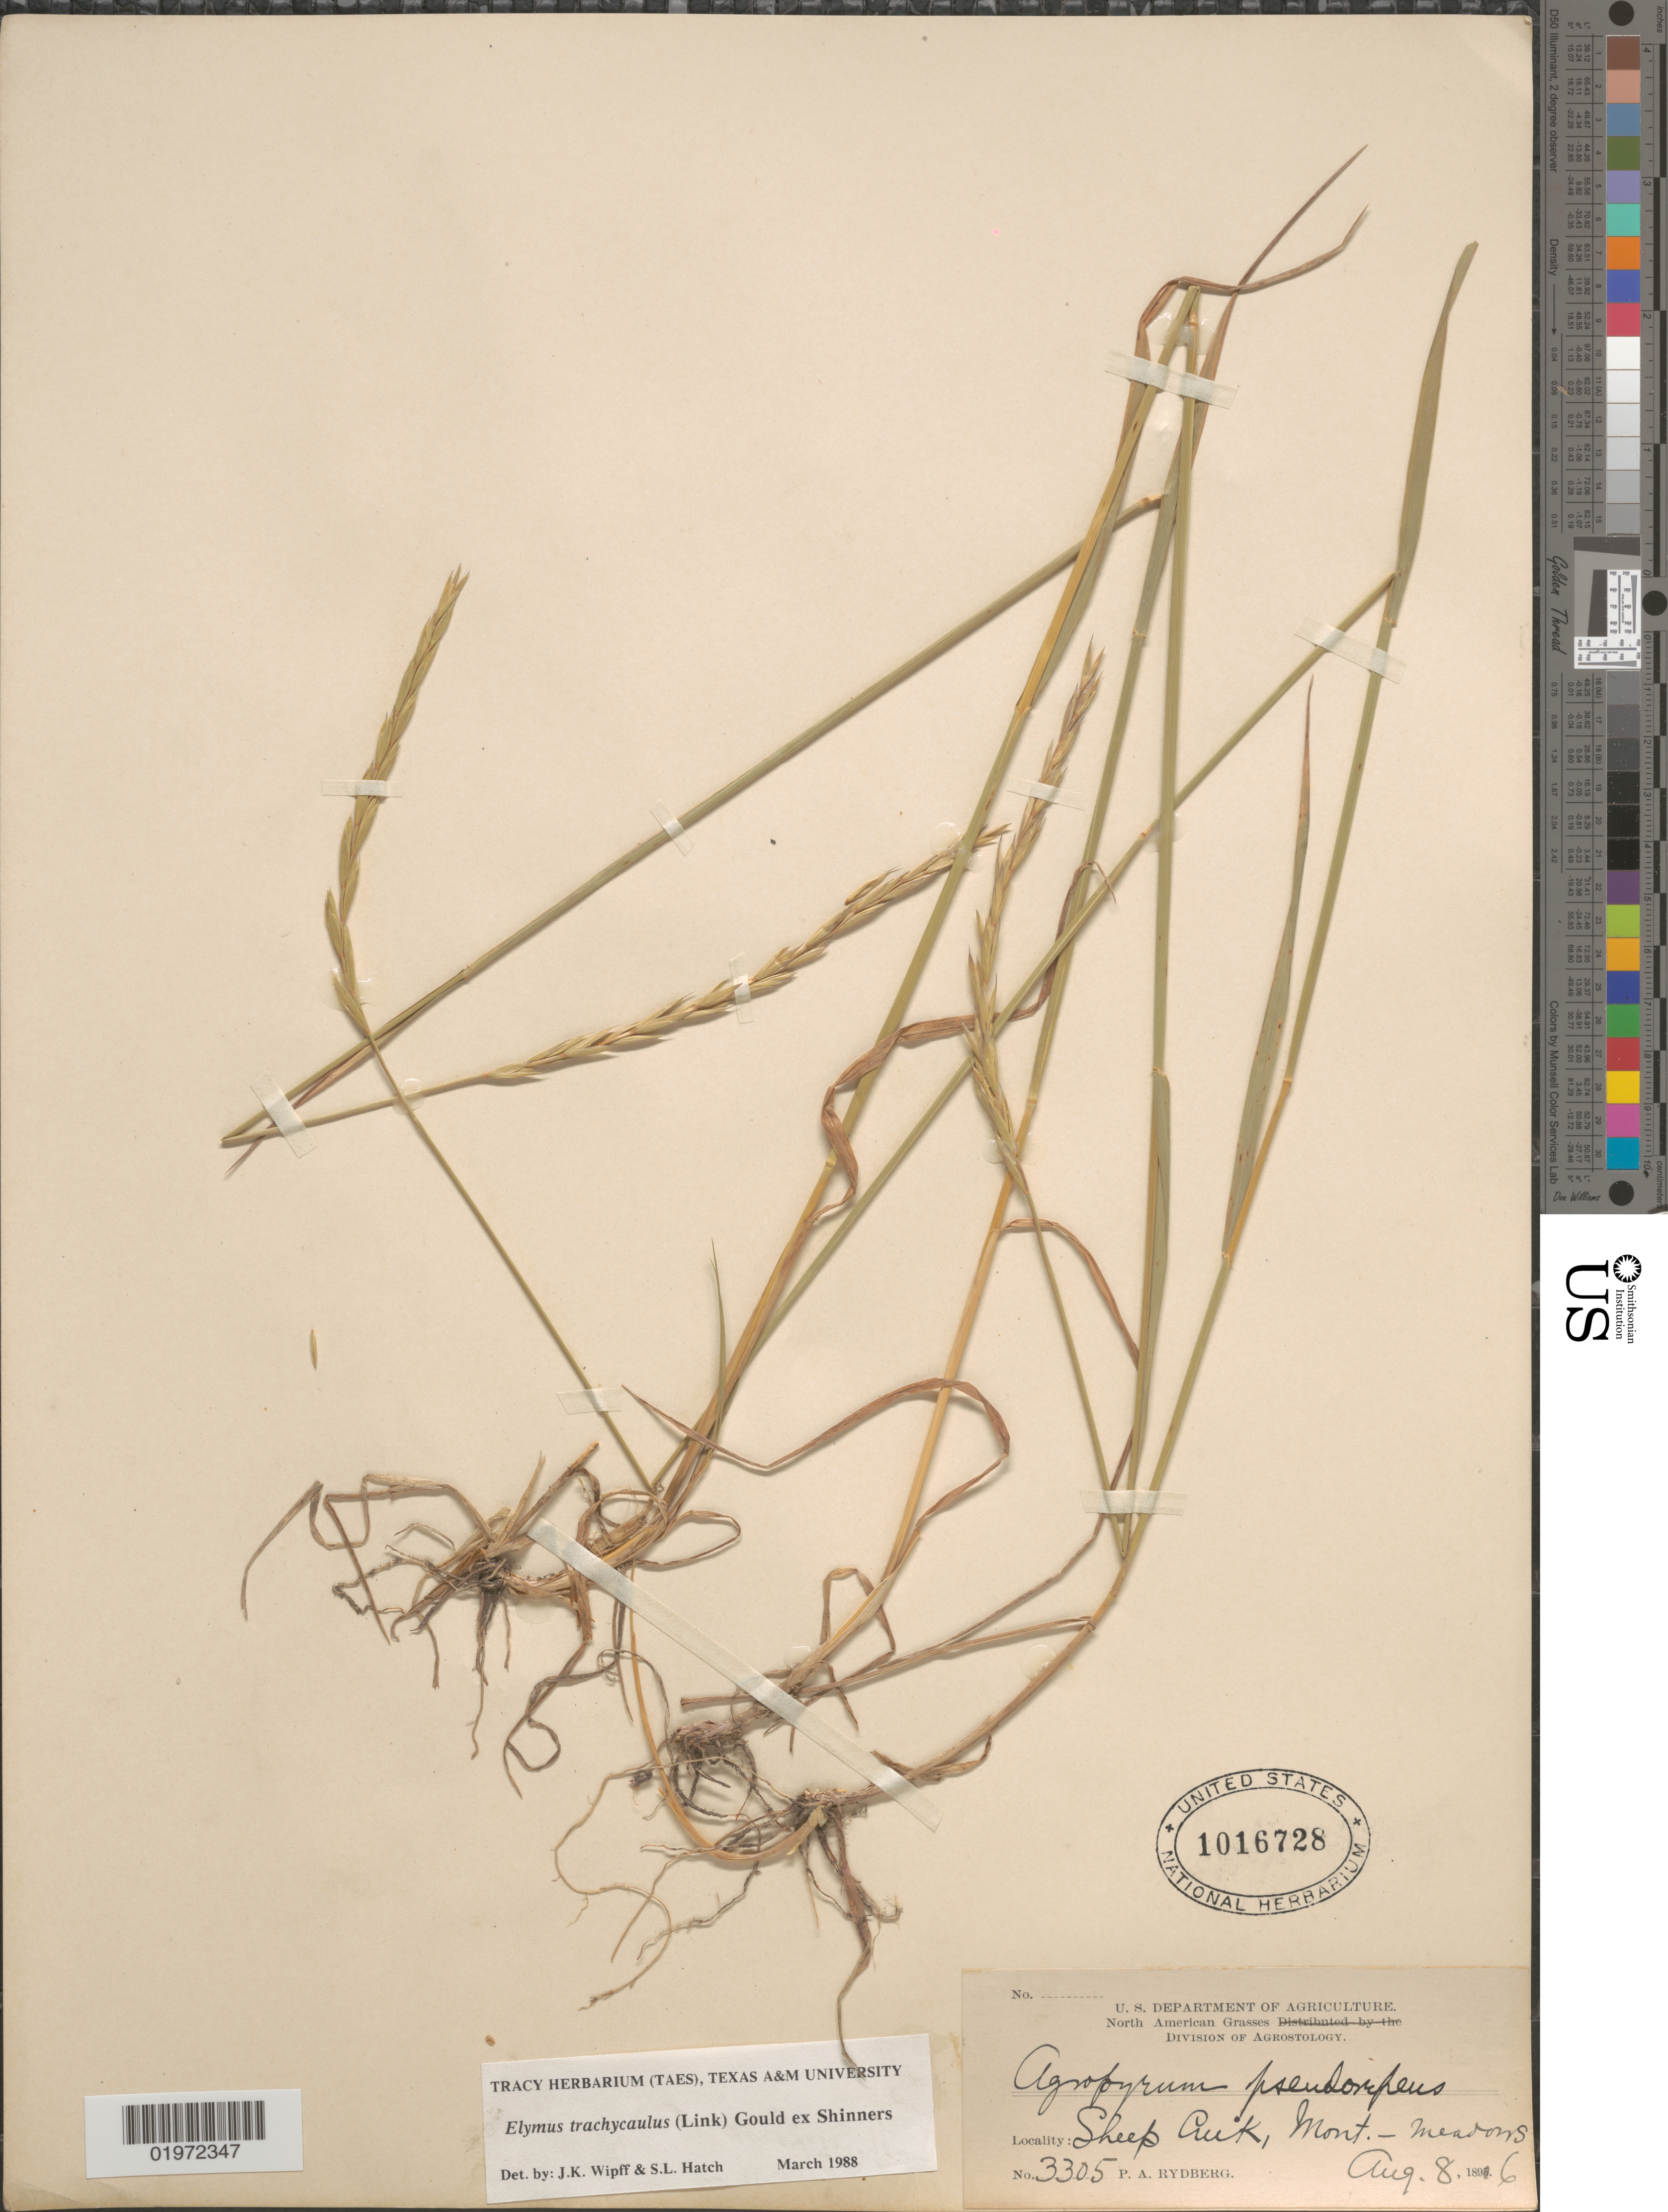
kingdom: Plantae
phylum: Tracheophyta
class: Liliopsida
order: Poales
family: Poaceae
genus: Elymus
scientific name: Elymus trachycaulus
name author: (Link) Gould ex Shinners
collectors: P. A. Rydberg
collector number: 3305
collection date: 1896-08-08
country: United States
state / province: Montana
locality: Ship Creek.-Meadows.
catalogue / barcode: US 1016728